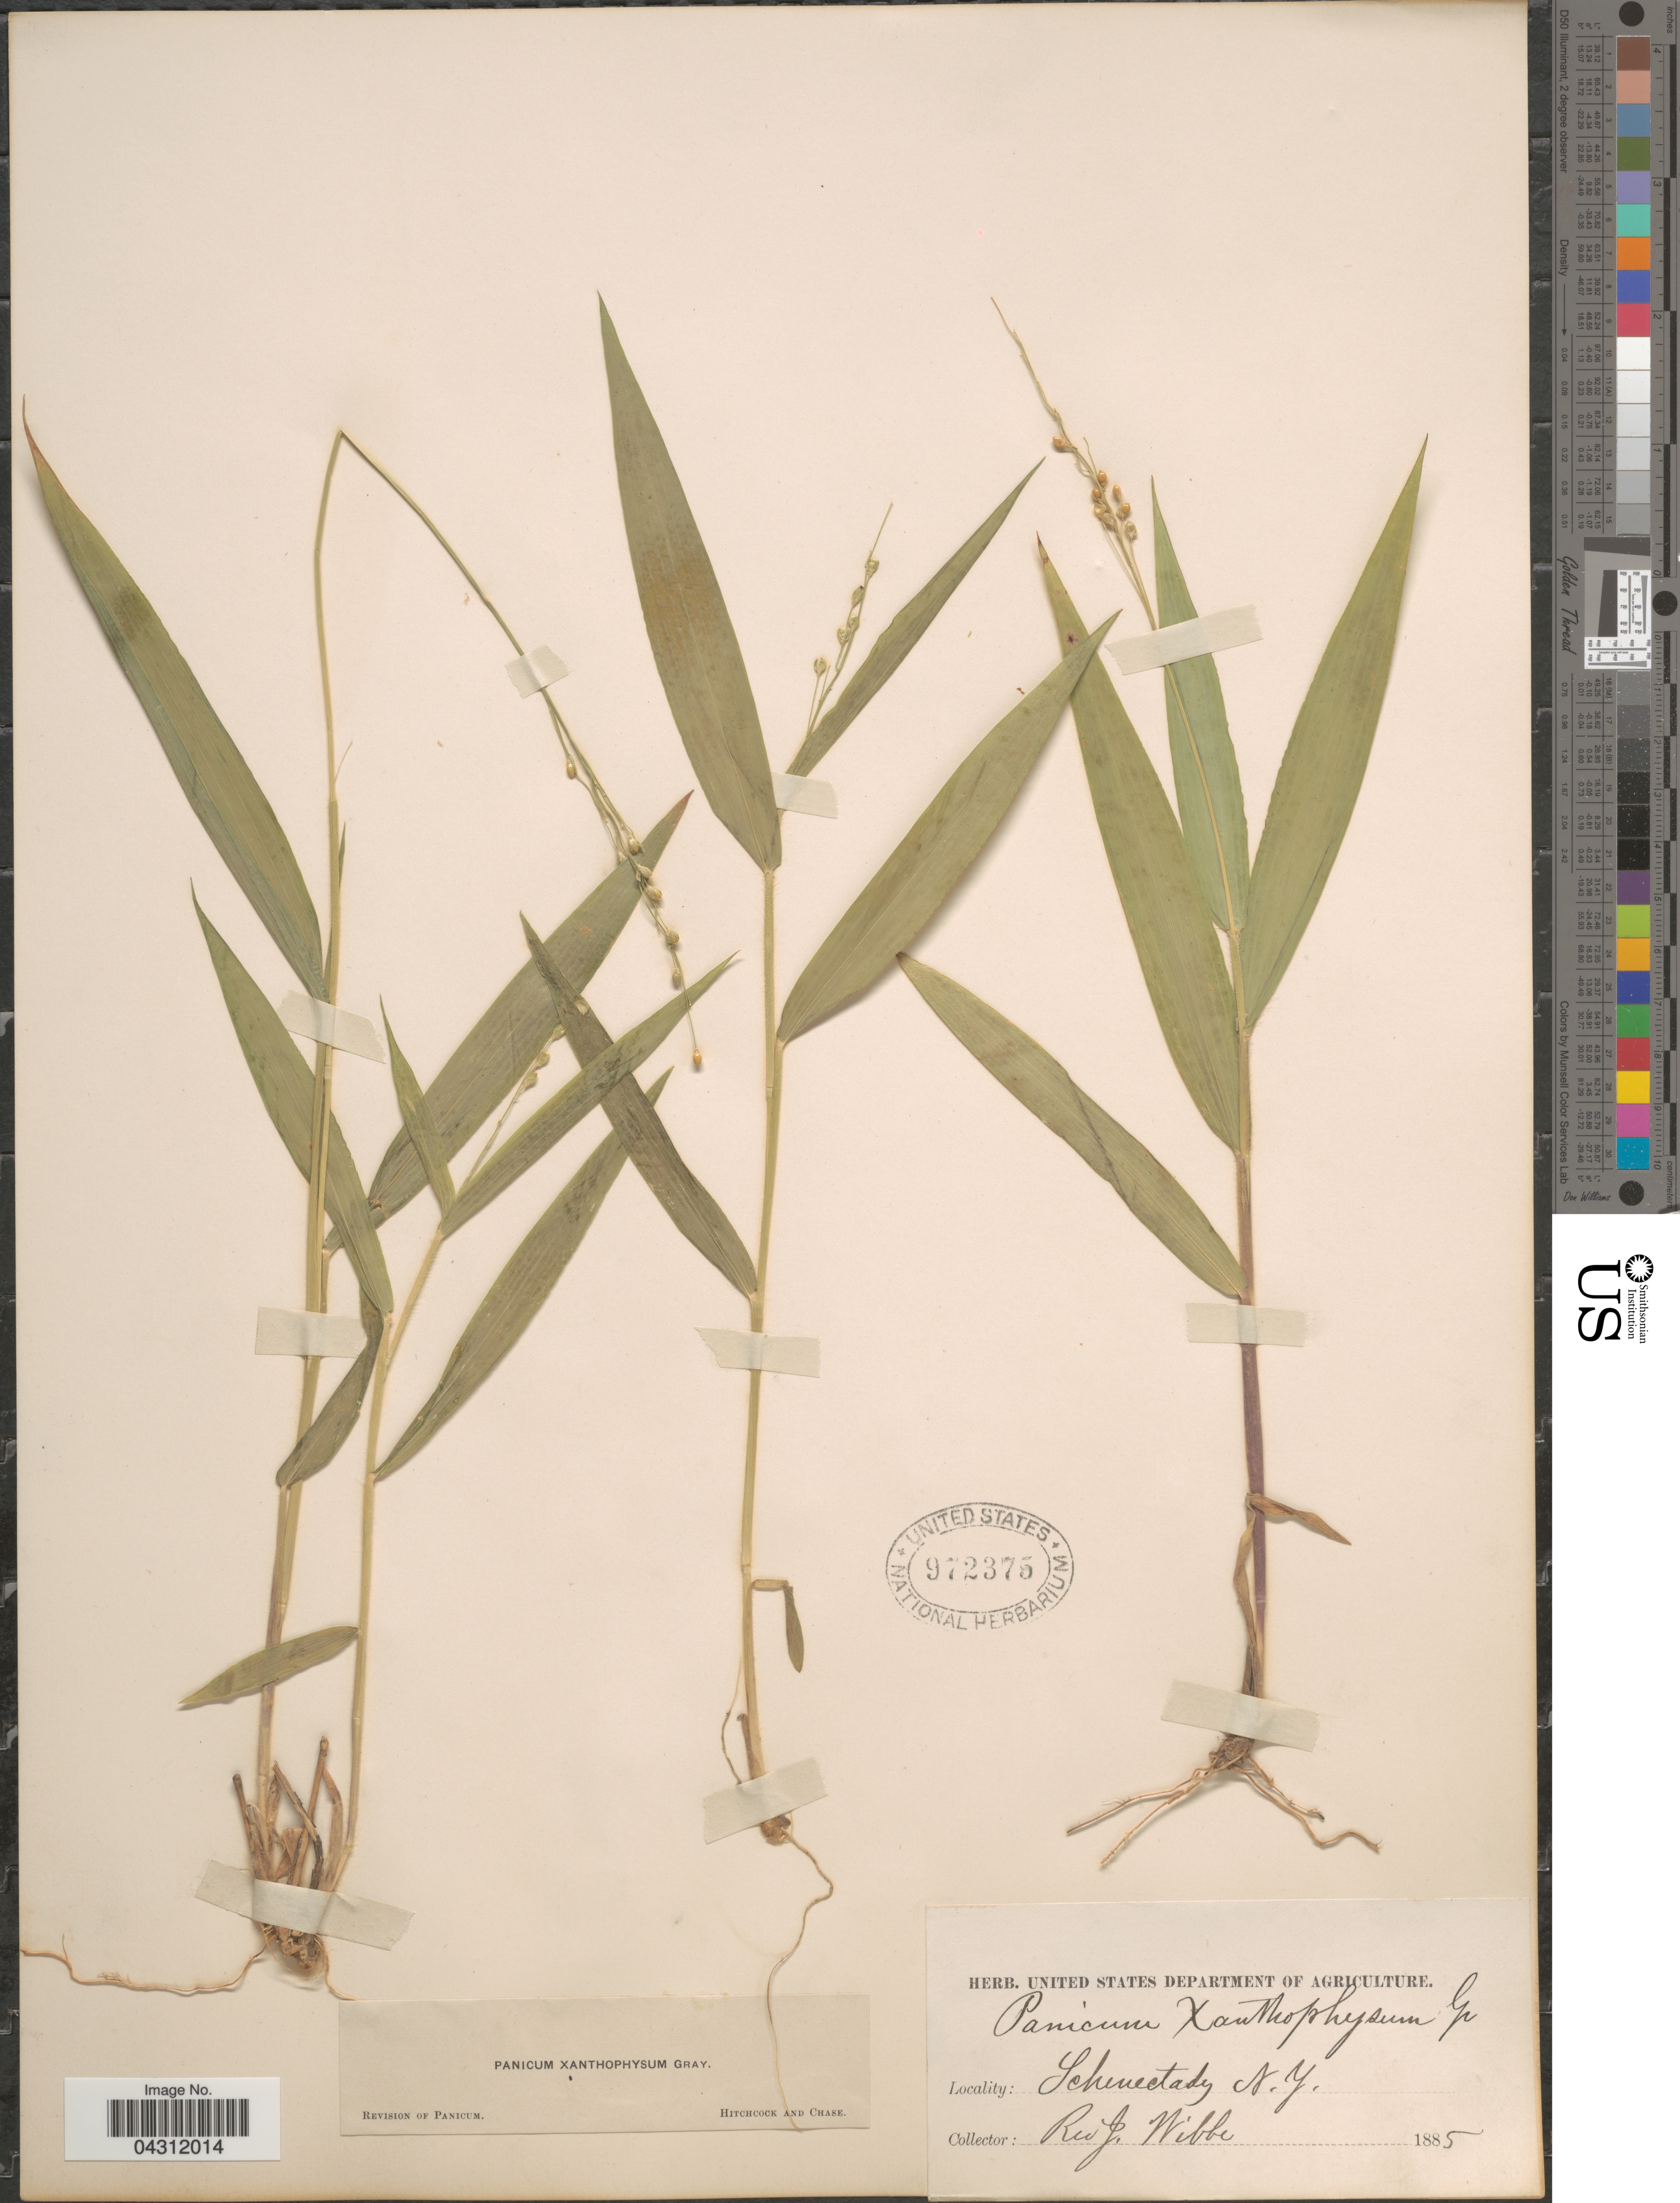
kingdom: Plantae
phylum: Tracheophyta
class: Liliopsida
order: Poales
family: Poaceae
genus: Dichanthelium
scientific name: Dichanthelium xanthophysum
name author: (A. Gray) Freckmann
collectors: J. Wibbe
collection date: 1885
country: United States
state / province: New York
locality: Schenectady.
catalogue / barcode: US 972375